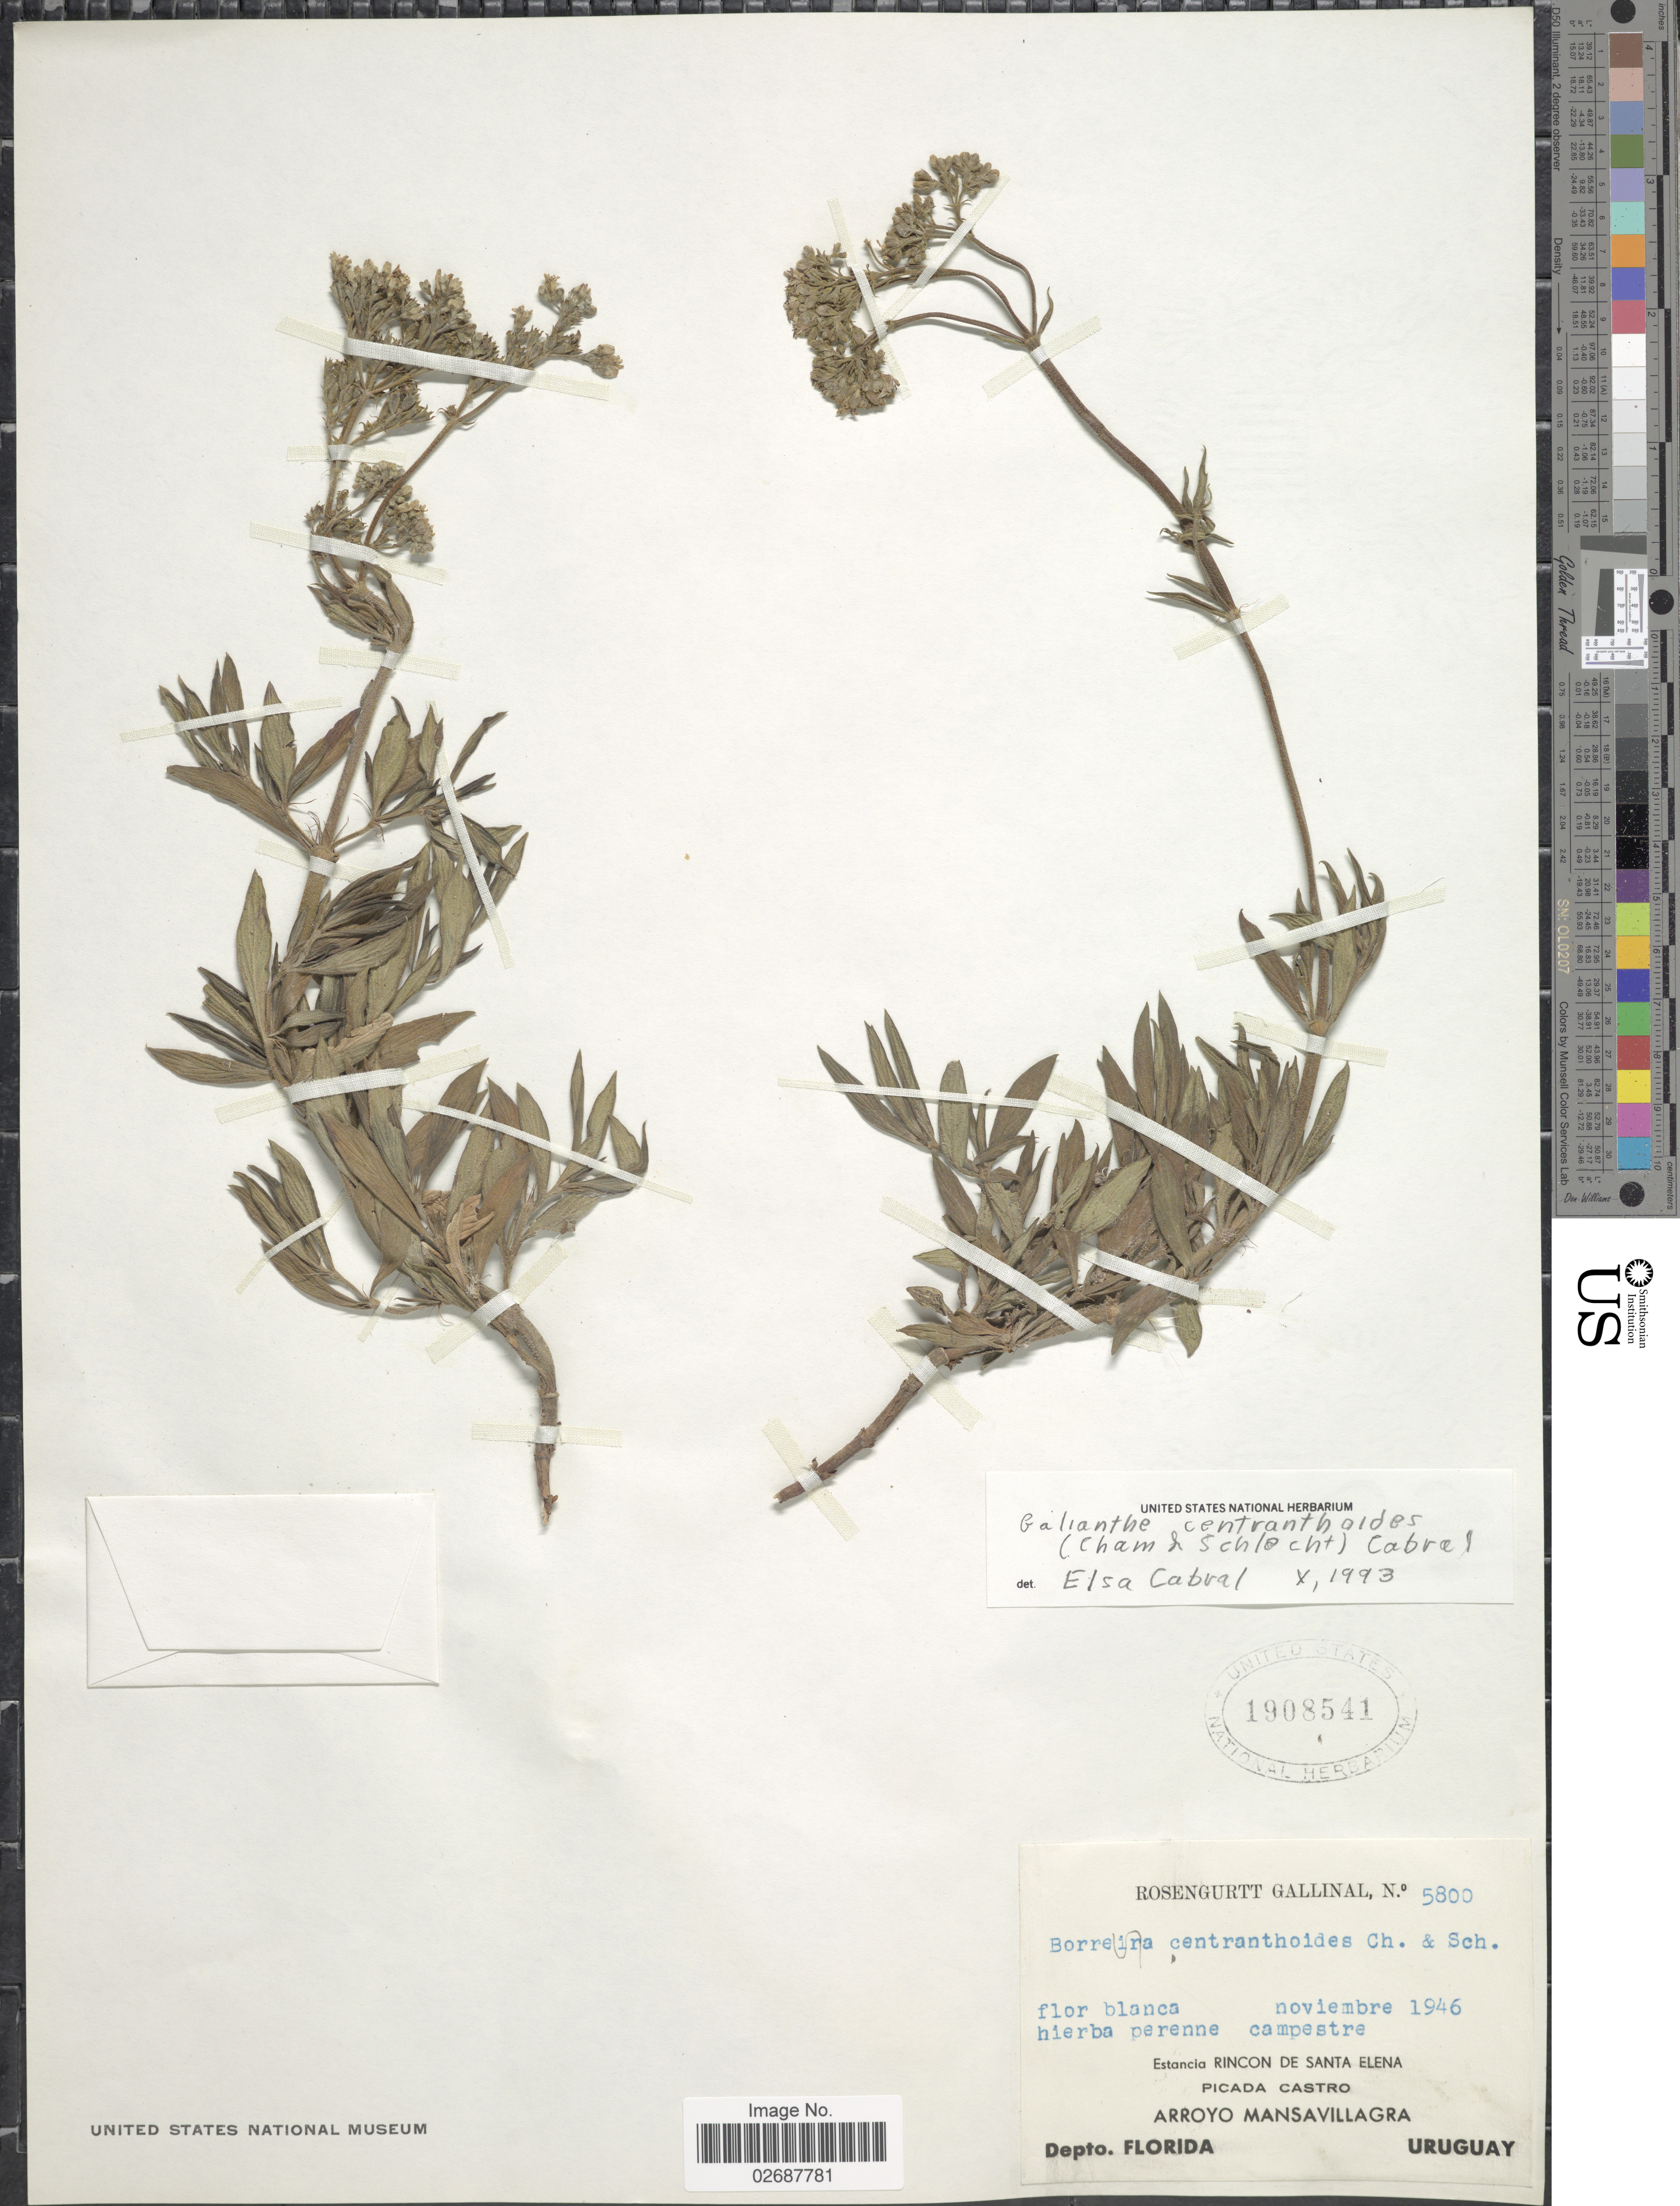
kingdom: Plantae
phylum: Tracheophyta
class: Magnoliopsida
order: Gentianales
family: Rubiaceae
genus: Galianthe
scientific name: Galianthe centranthoides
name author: (Cham. & Schltdl.) E.L. Cabral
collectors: R. Gallinal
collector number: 5800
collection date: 1946-11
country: Uruguay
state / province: Florida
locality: Estancia Rincon de Santa Elena, Picada Castro, Arroyo Mansavillagra.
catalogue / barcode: US 1908541